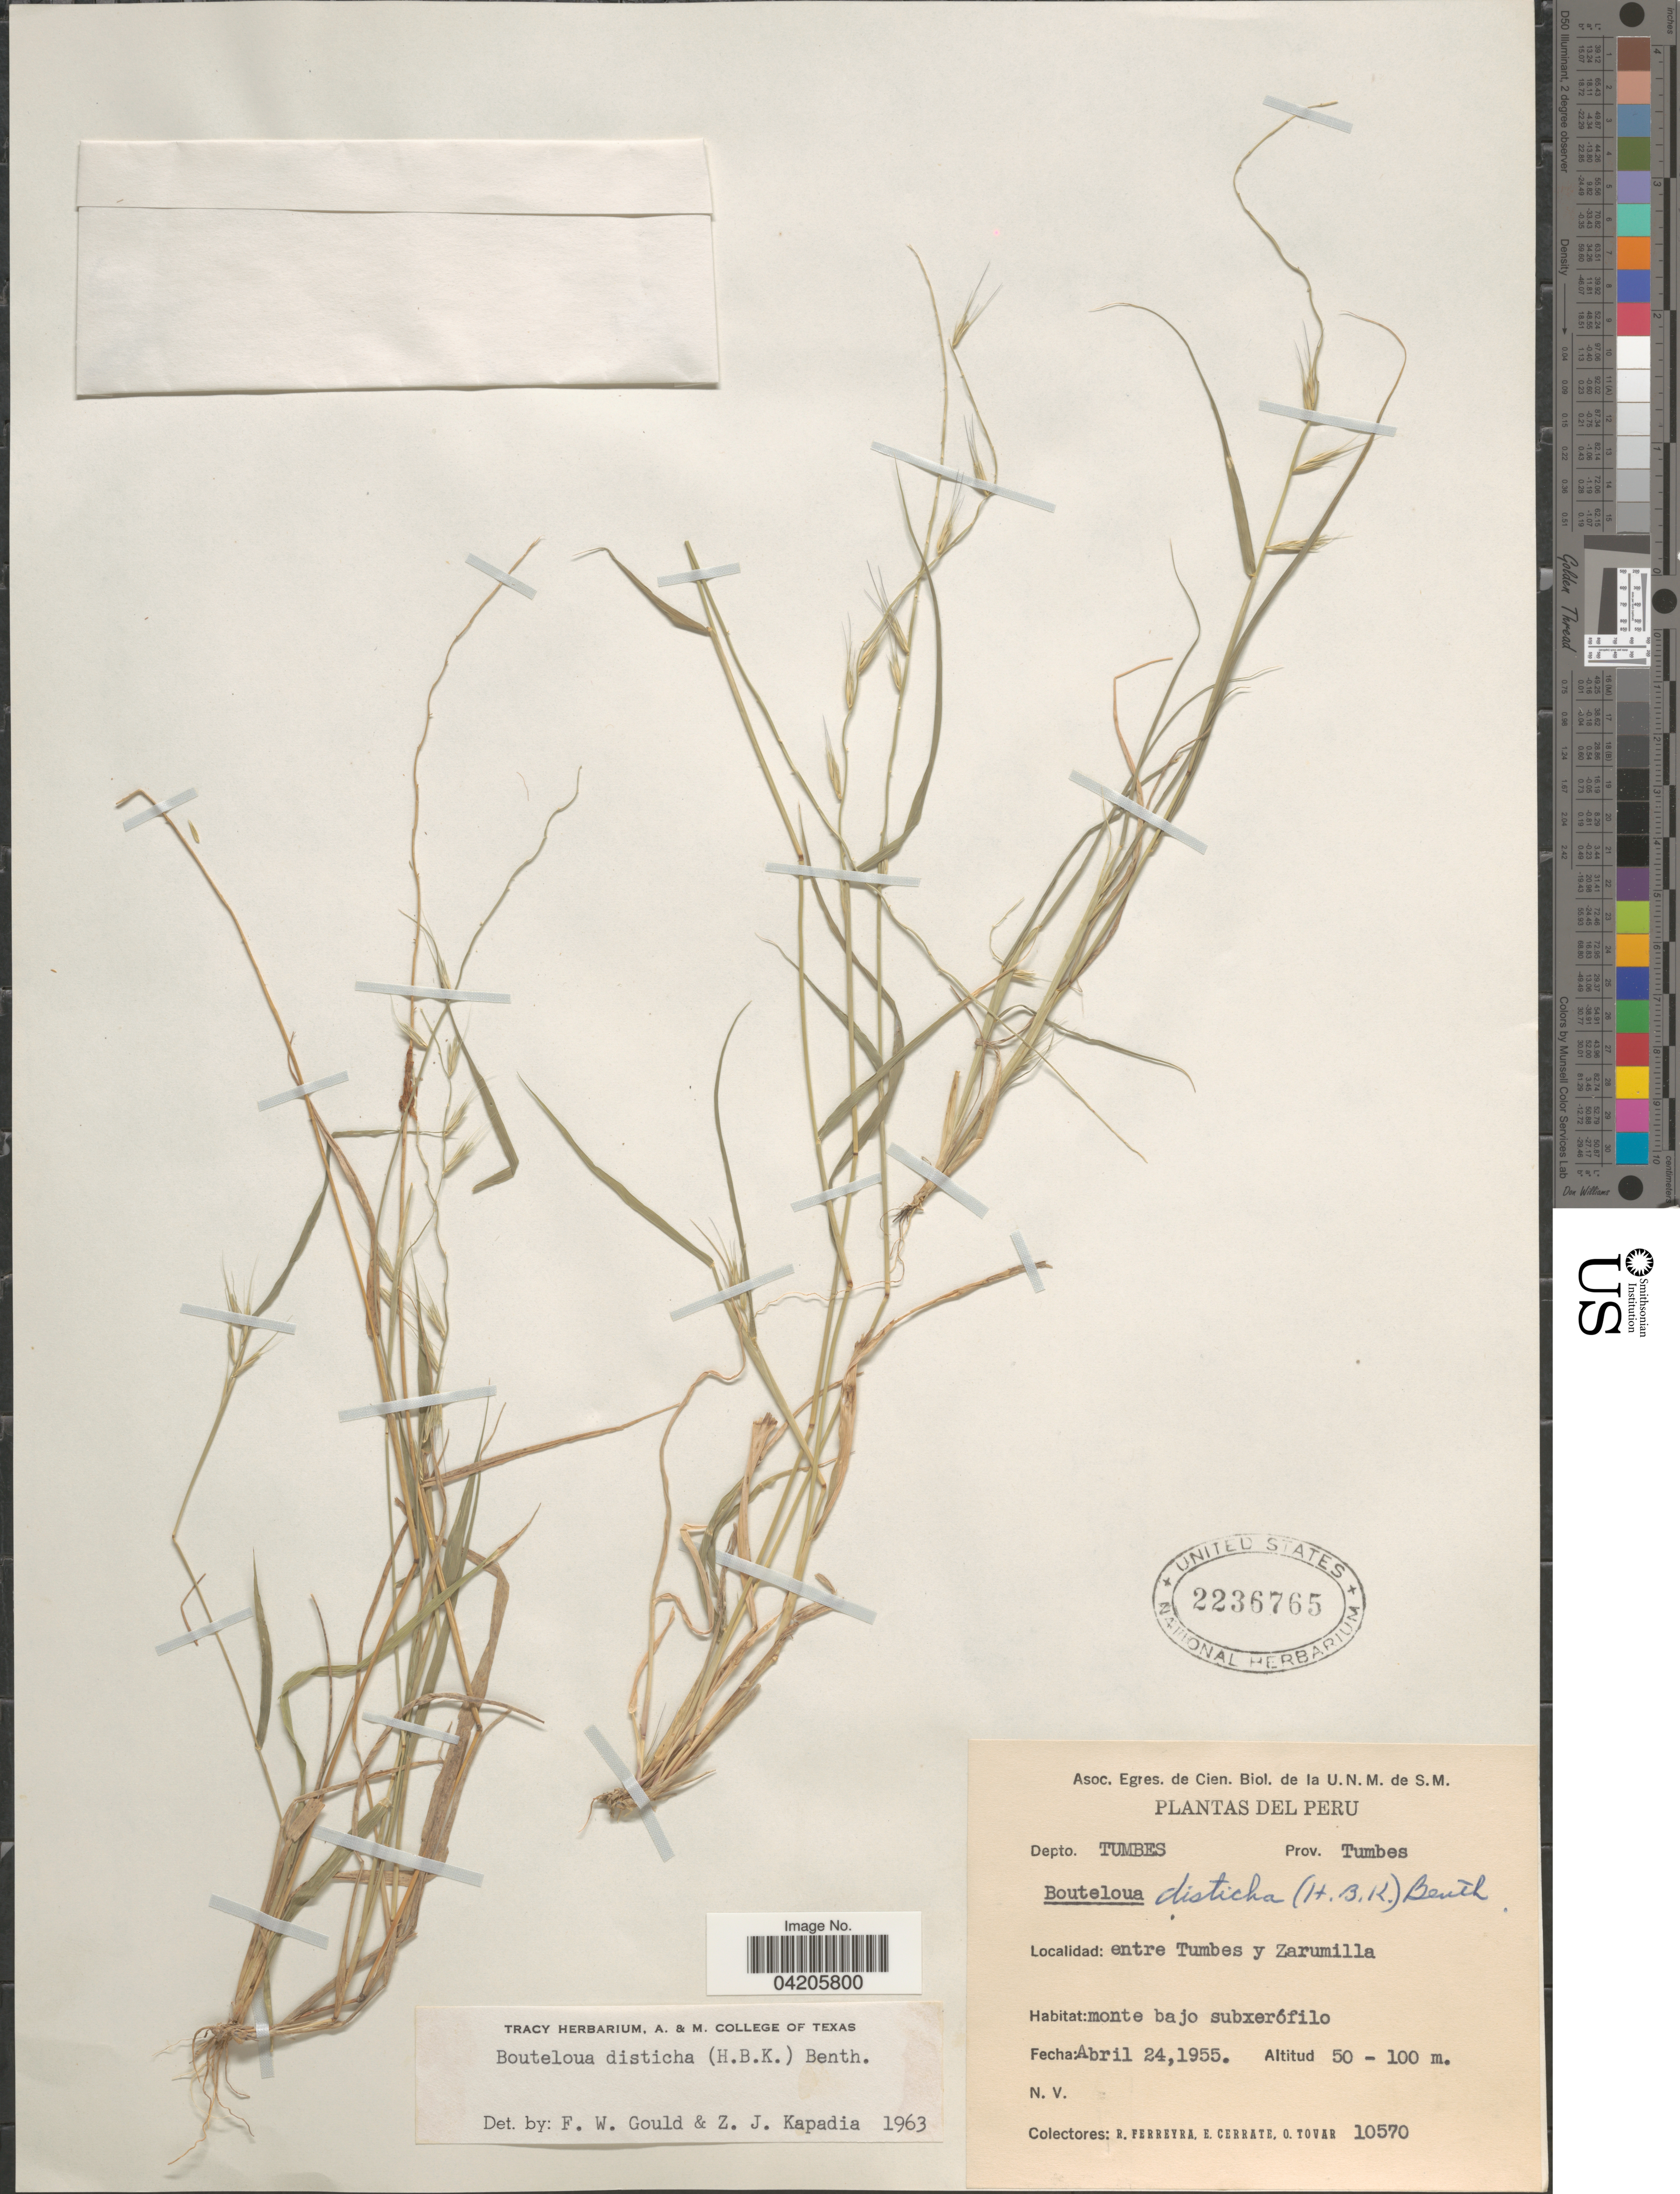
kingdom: Plantae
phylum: Tracheophyta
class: Liliopsida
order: Poales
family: Poaceae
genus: Bouteloua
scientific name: Bouteloua disticha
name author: (Kunth) Benth.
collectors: R. A. Ferreyra, E. Cerrate & Ó. Tovar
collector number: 10570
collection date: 1955-04-24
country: Peru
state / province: Tumbes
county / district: Tumbes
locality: Depto. Tumbes. Prov. Tumbes. Entre Tumbes y Zarumilla.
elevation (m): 50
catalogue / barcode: US 2236765